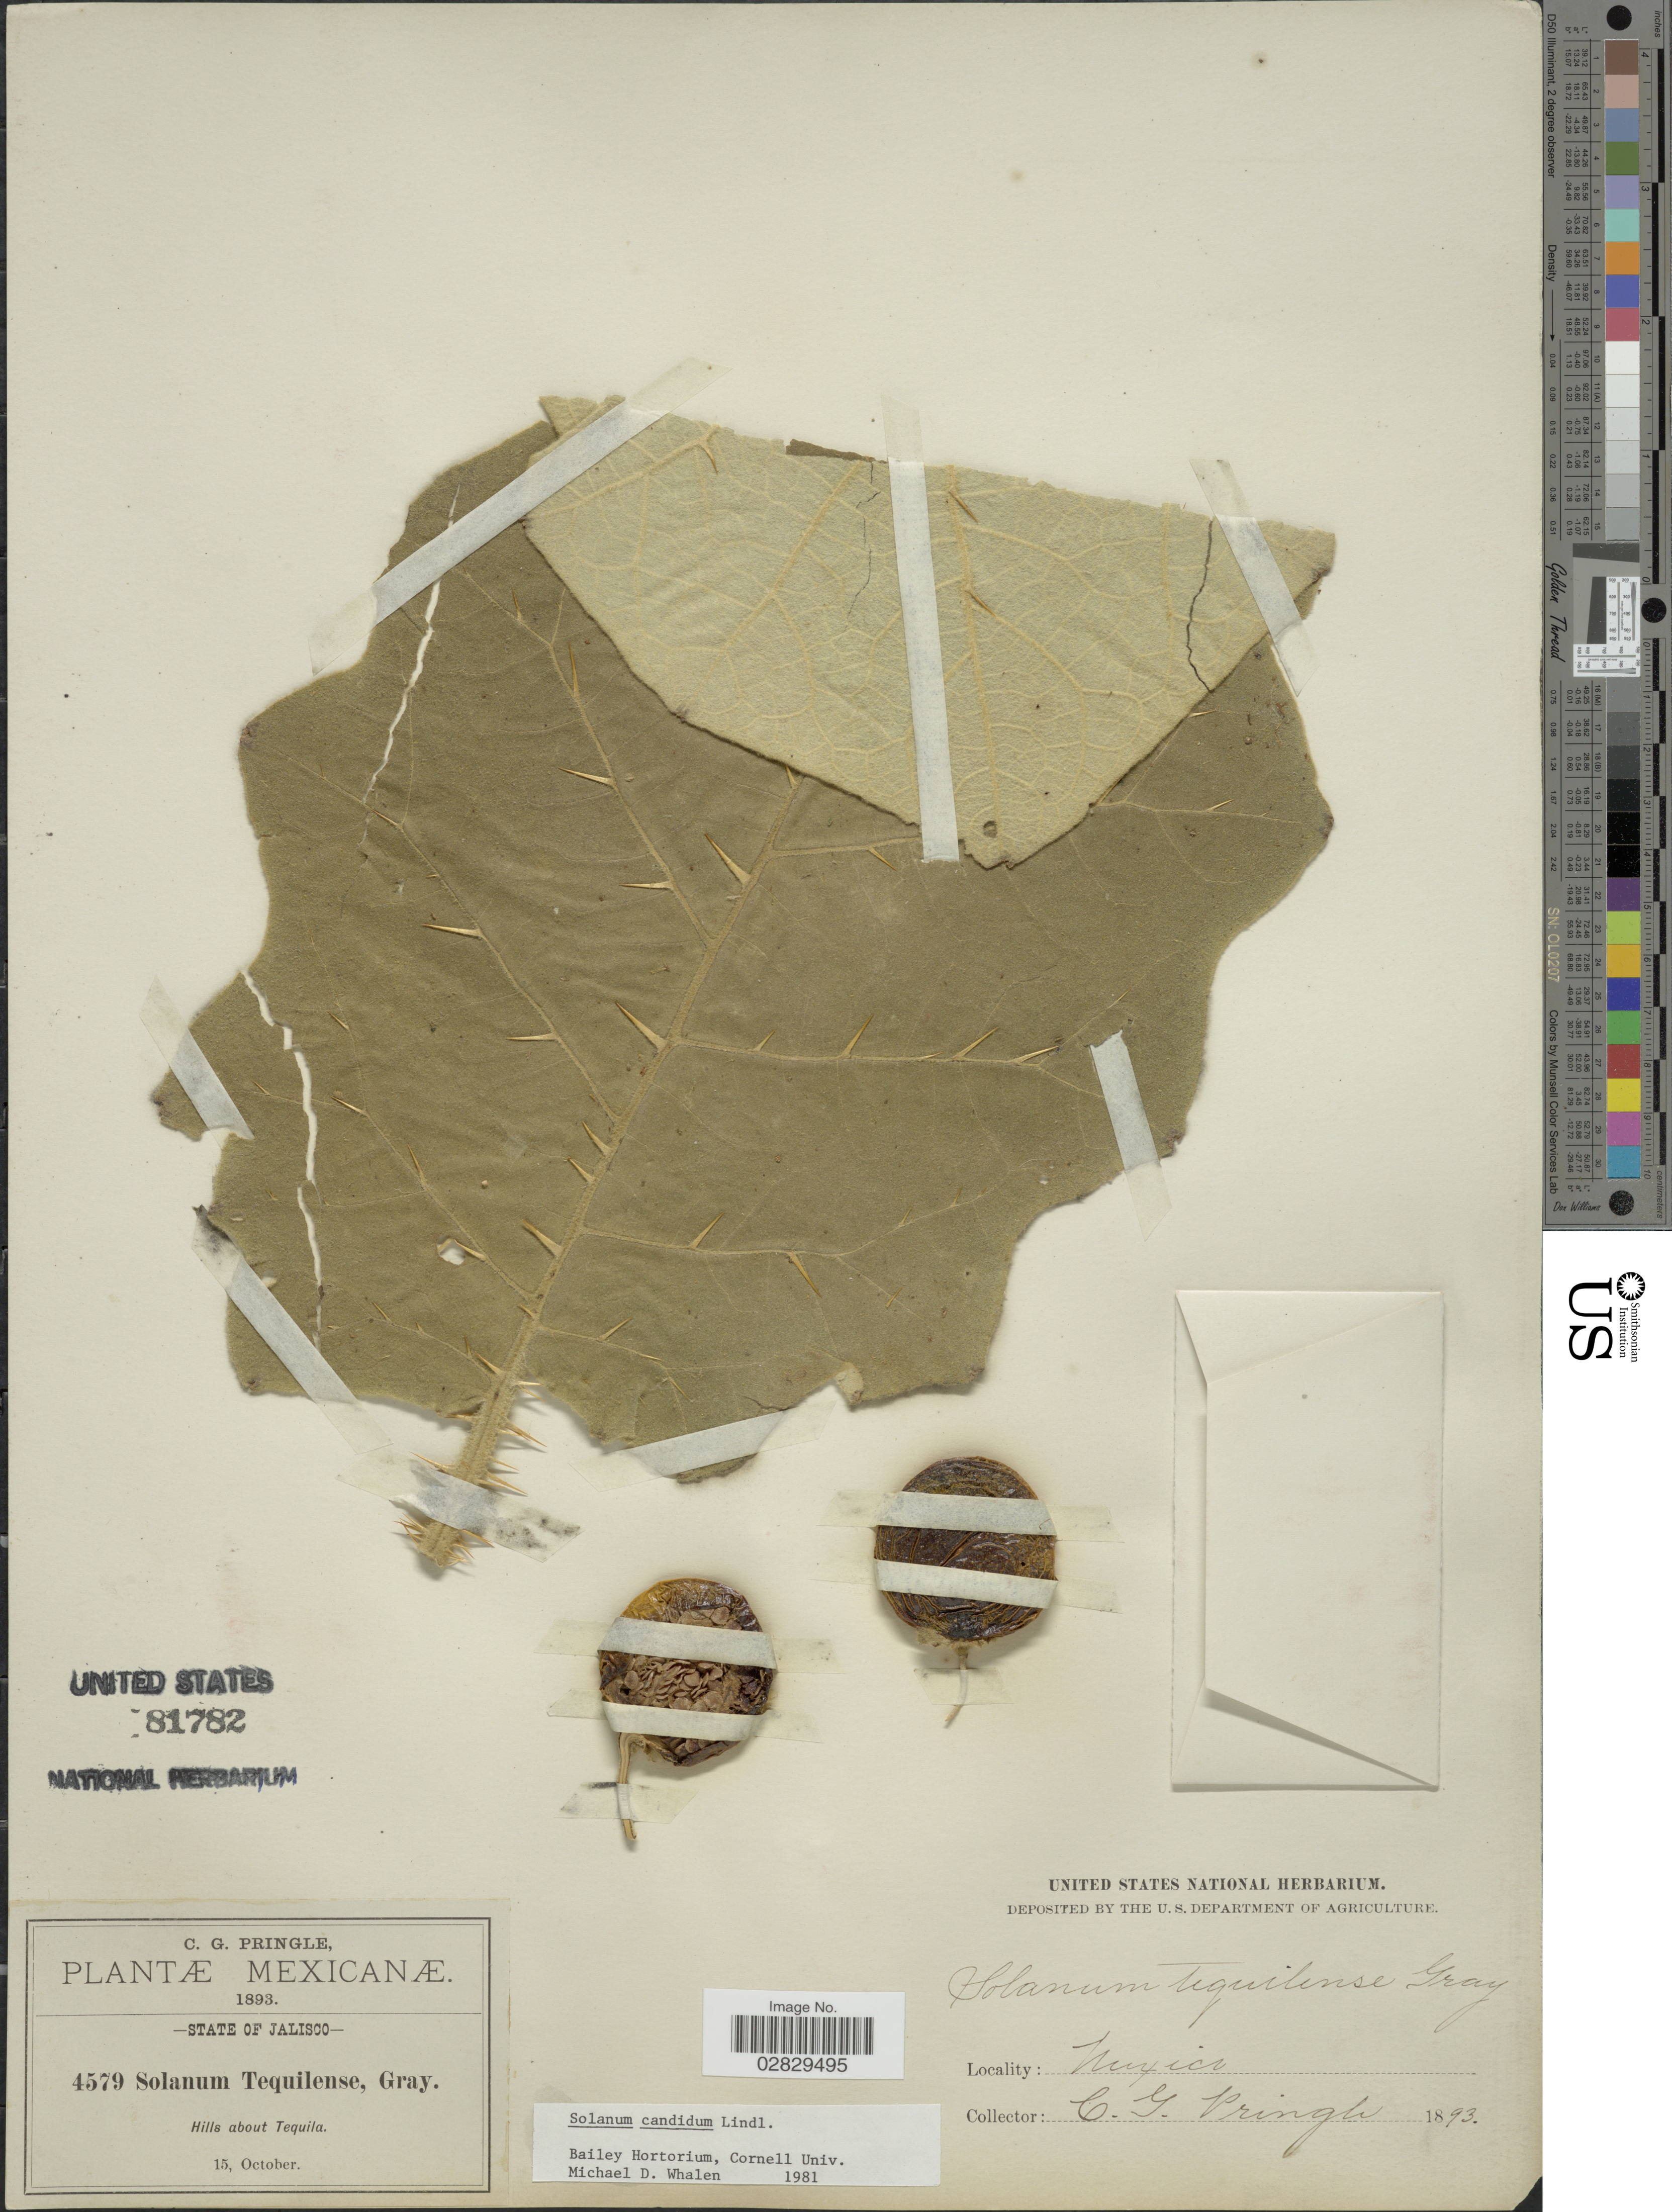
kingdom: Plantae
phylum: Tracheophyta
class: Magnoliopsida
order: Solanales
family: Solanaceae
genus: Solanum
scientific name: Solanum candidum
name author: Lindl.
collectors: C. G. Pringle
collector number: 4579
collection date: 1893-10-15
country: Mexico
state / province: Jalisco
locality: Hills about Tequila.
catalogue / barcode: US 81782